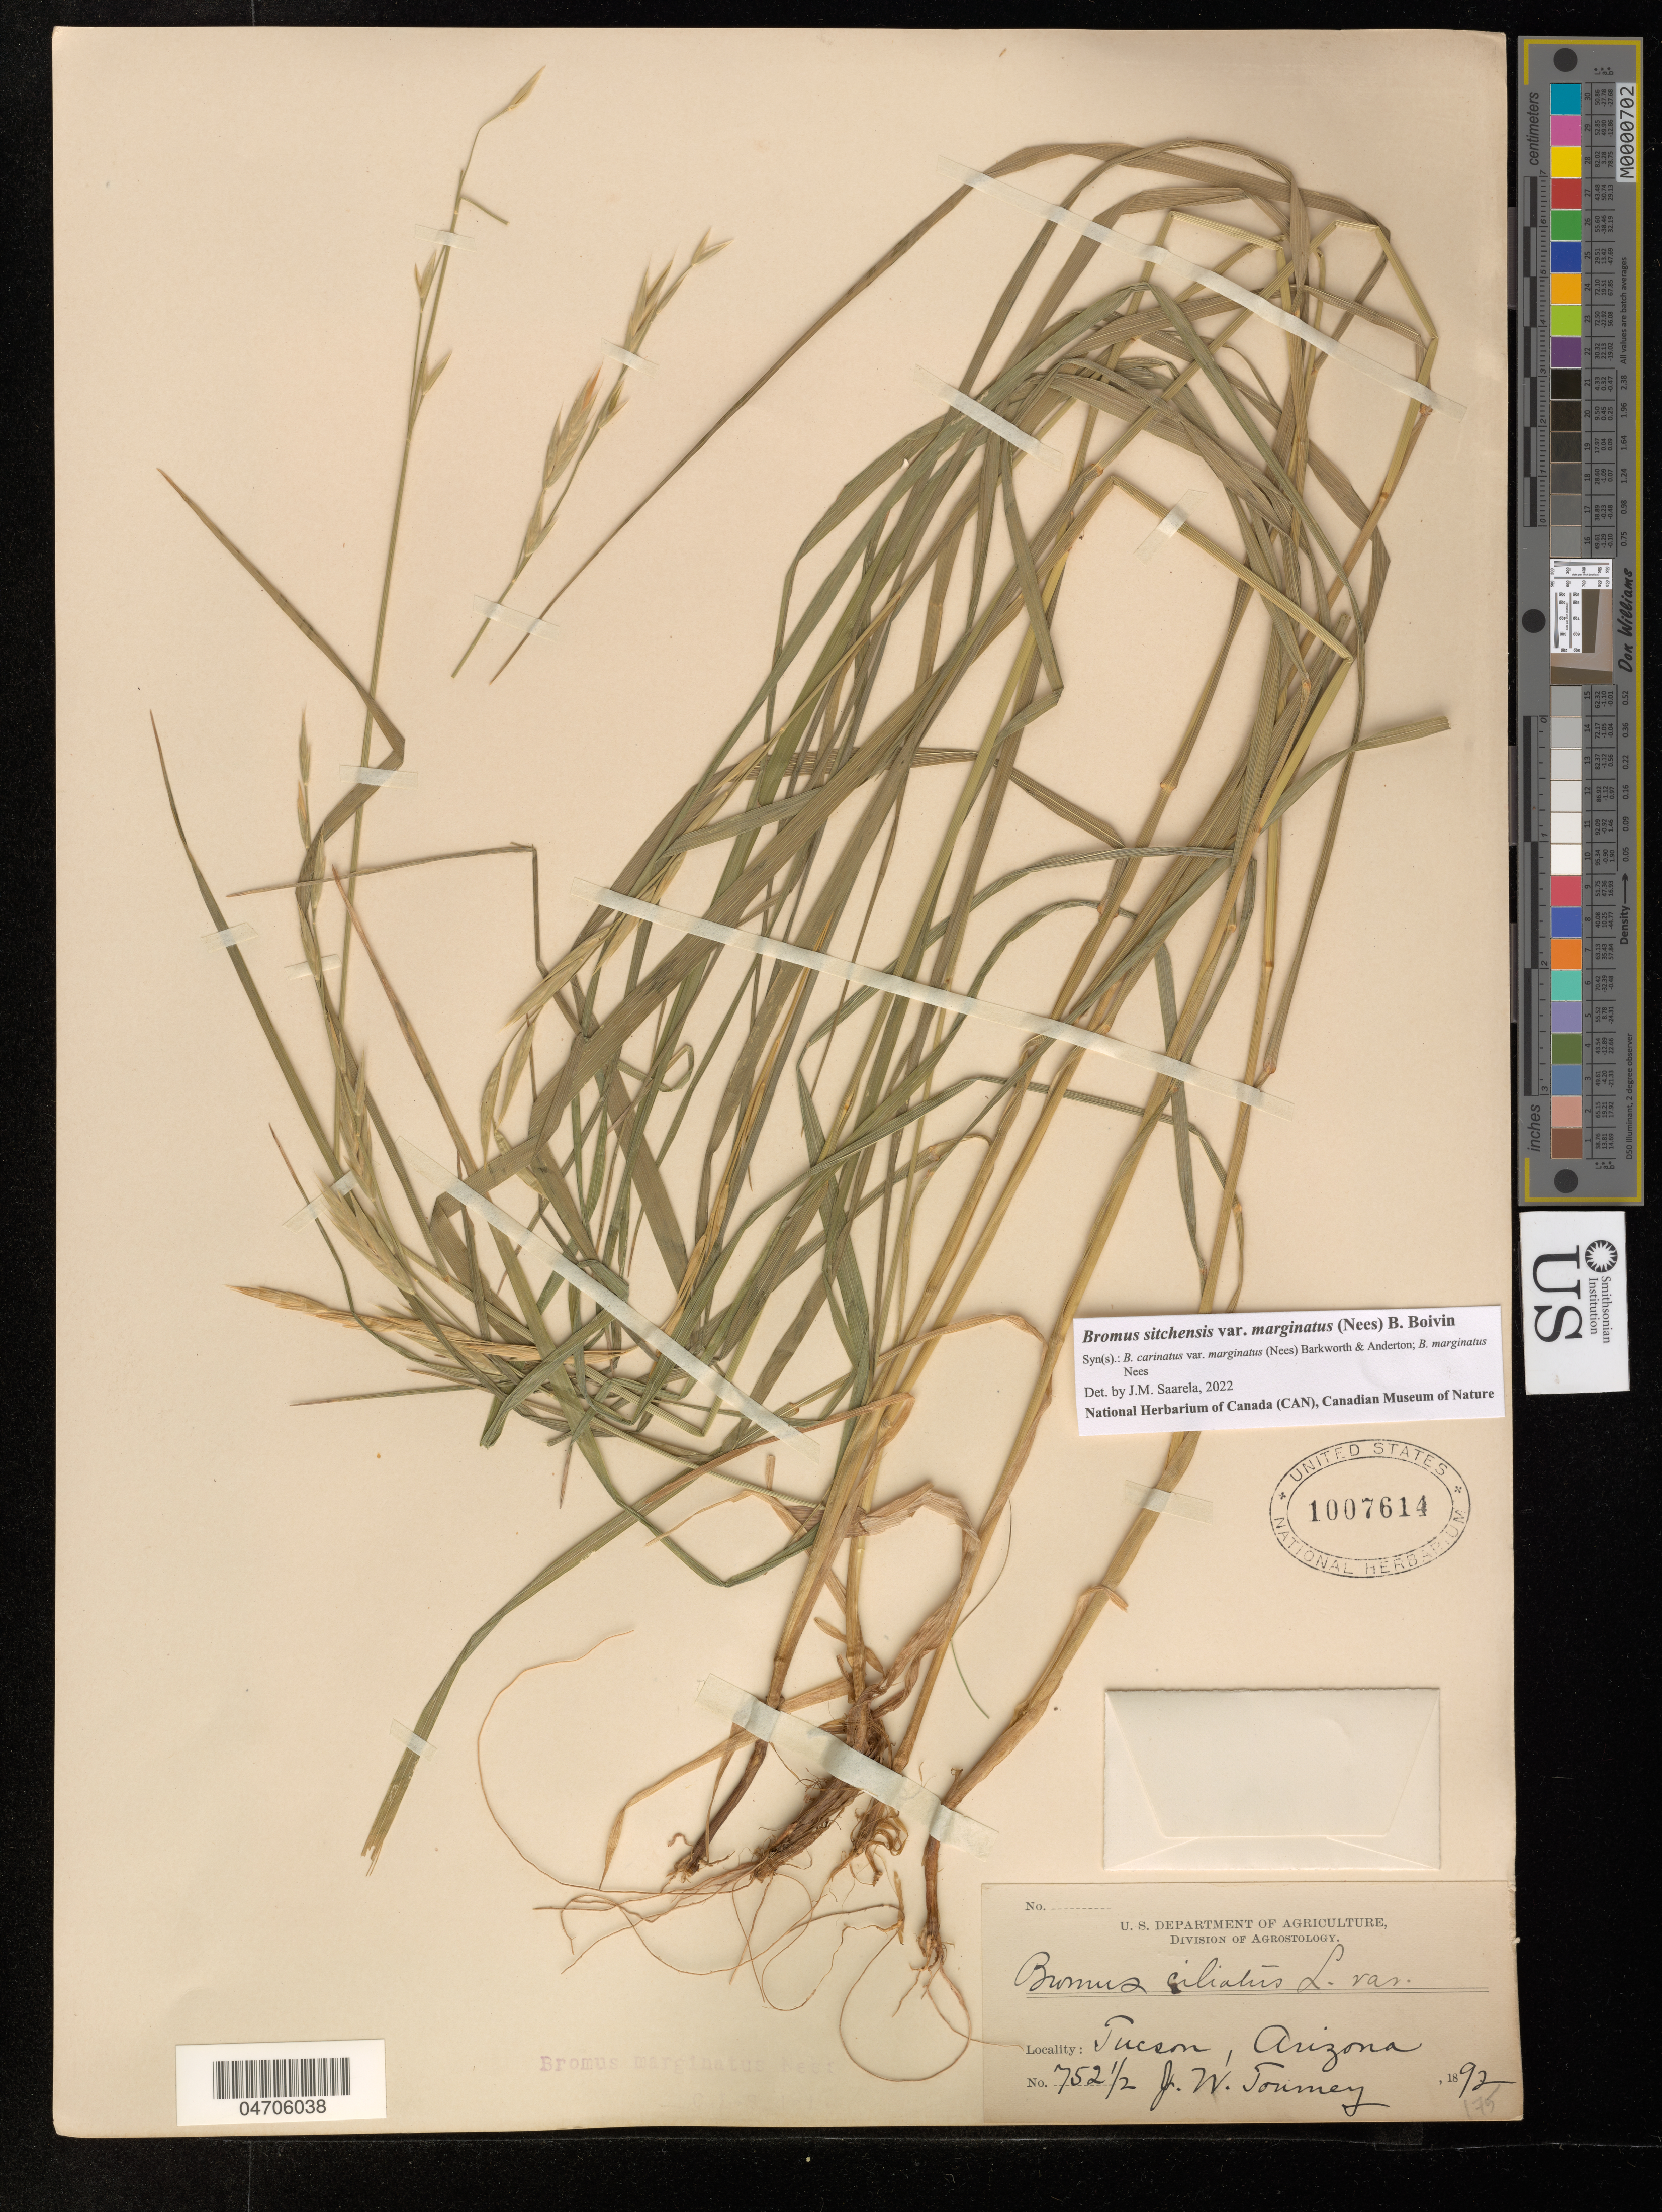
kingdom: Plantae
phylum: Tracheophyta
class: Liliopsida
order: Poales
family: Poaceae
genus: Bromus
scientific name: Bromus sitchensis var. marginatus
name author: (Nees) B. Boivin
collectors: J. W. Toumey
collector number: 752½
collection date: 1892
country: United States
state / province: Arizona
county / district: Pima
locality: Tucson.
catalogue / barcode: US 1007614